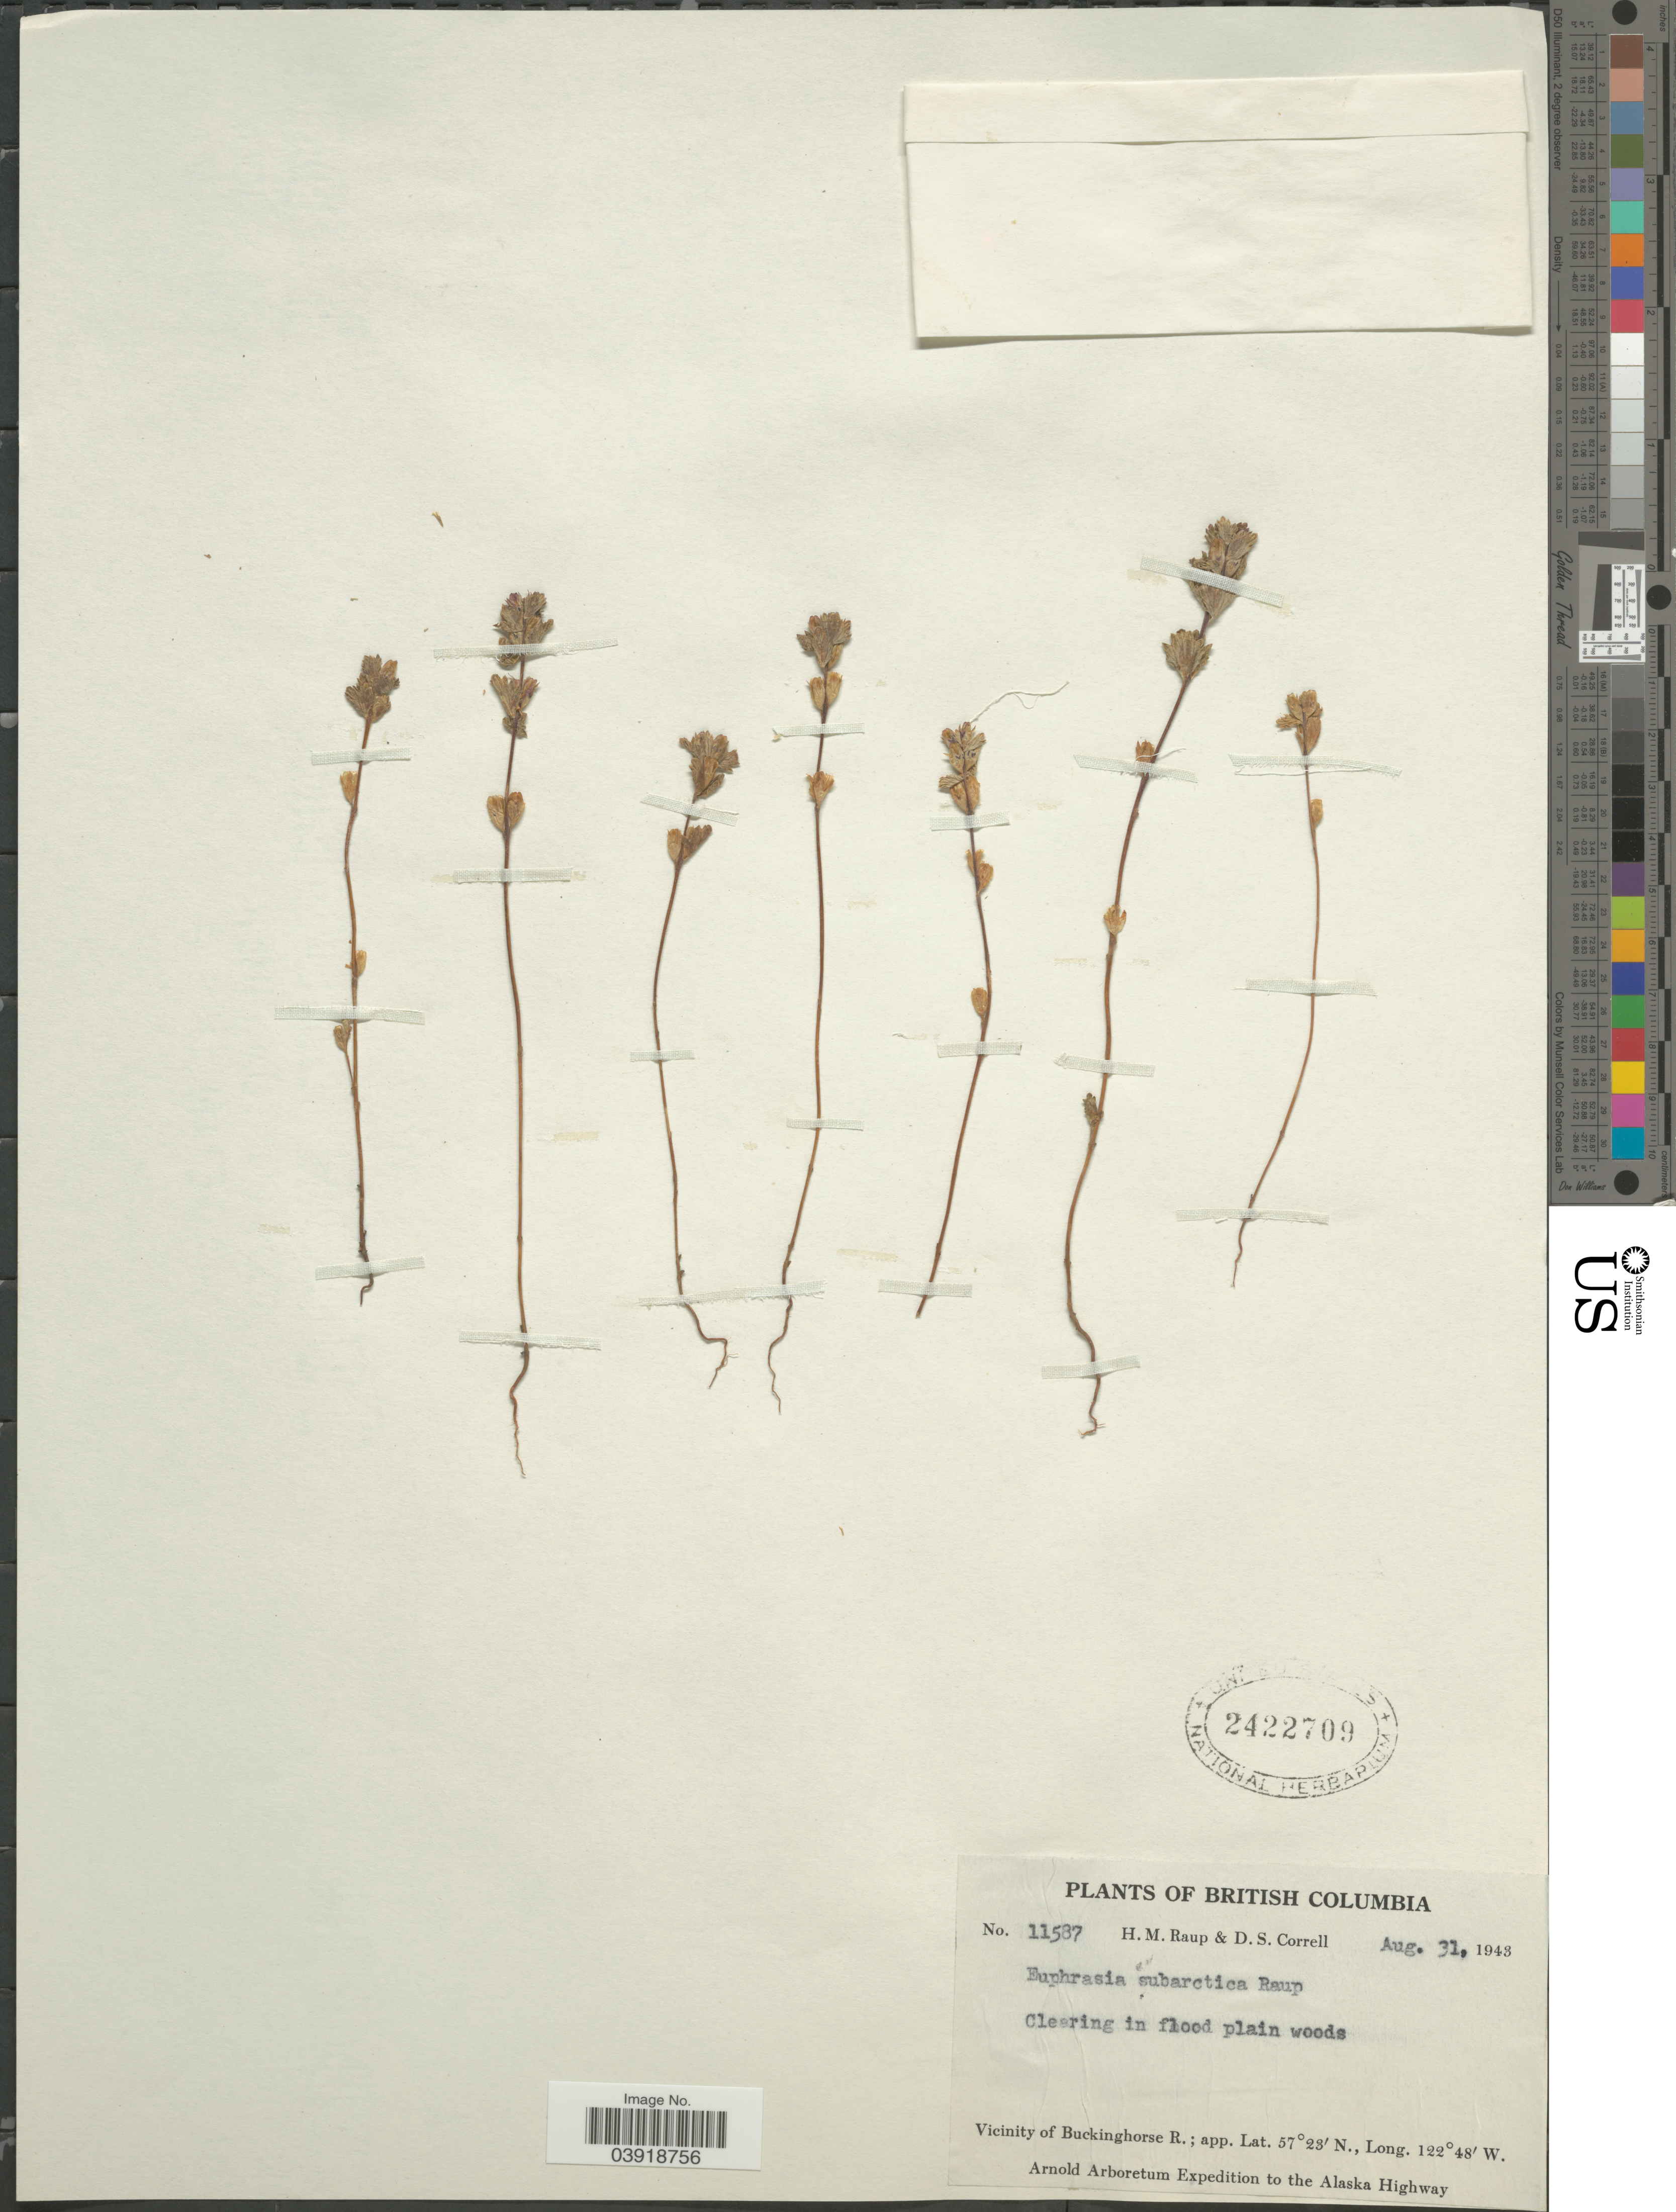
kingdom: Plantae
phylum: Tracheophyta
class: Magnoliopsida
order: Lamiales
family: Orobanchaceae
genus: Euphrasia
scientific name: Euphrasia subarctica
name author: Raup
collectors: H. Raup & D. S. Correll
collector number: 11587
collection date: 1943-08-31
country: Canada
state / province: British Columbia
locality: Vicinity of Buckinghorse R.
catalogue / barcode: US 2422709